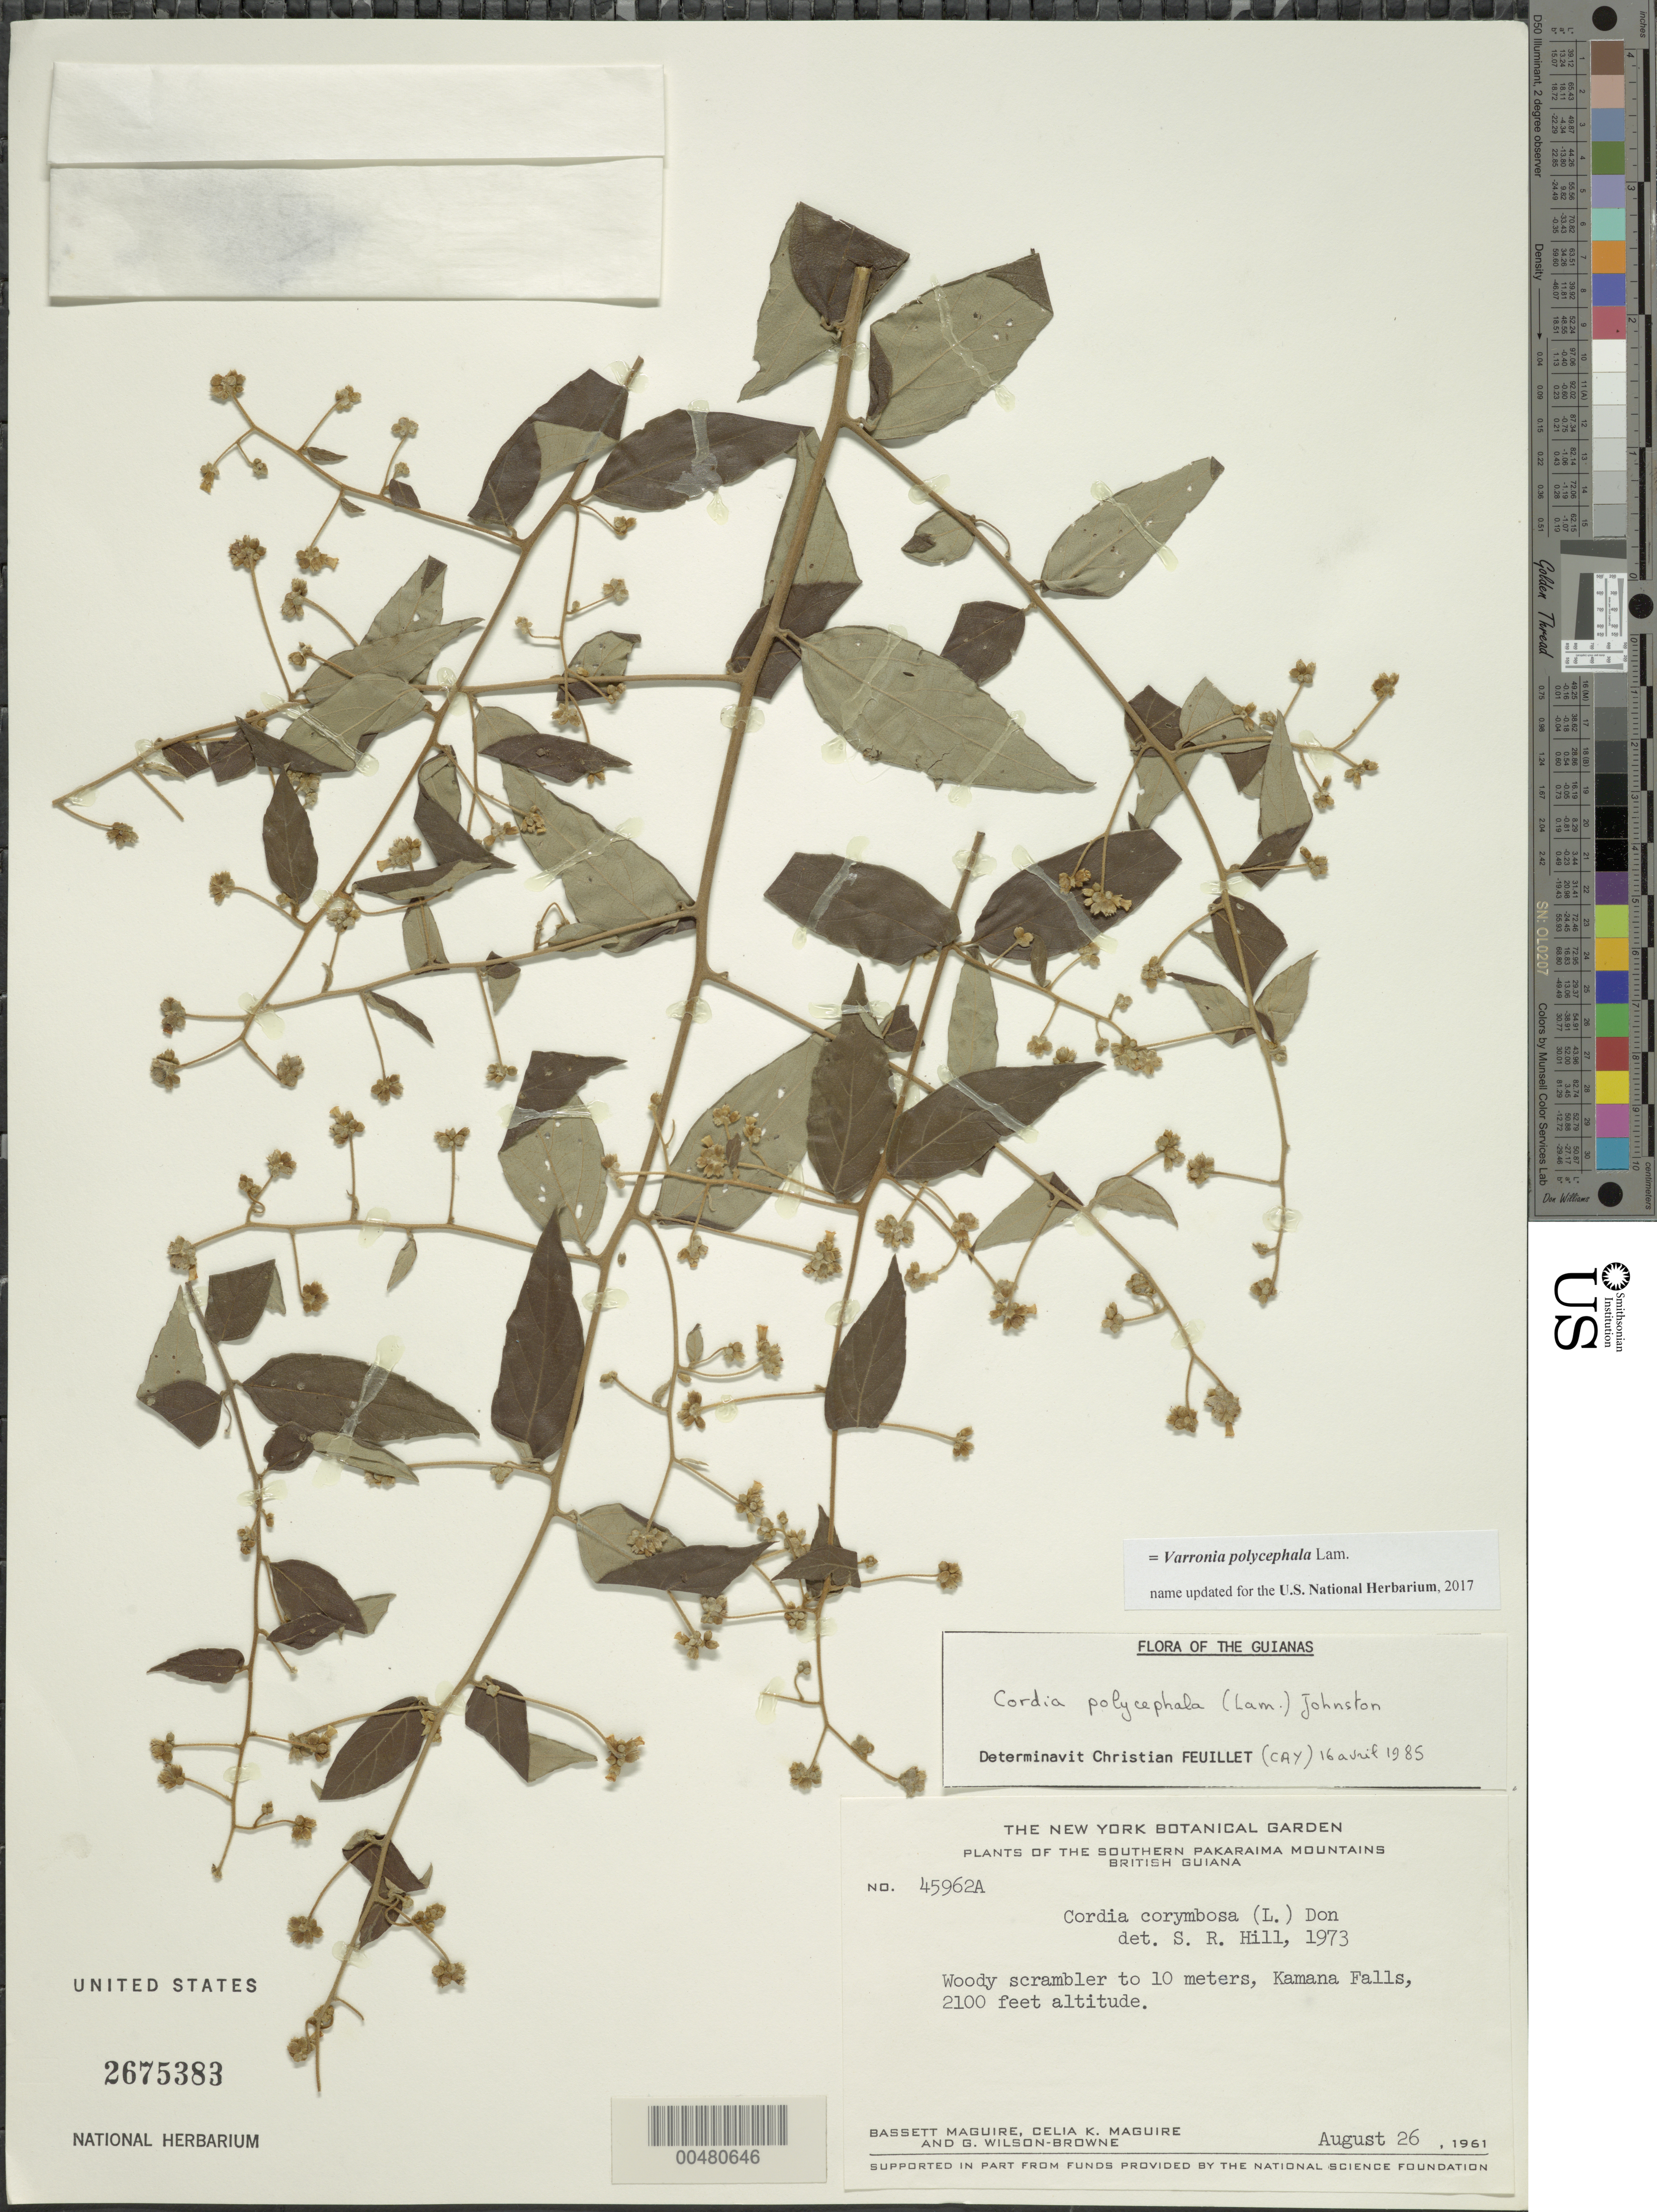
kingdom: Plantae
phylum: Tracheophyta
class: Magnoliopsida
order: Boraginales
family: Cordiaceae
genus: Varronia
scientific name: Varronia polycephala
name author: Lam.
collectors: B. Maguire, C. K. Maguire & G. Wilson-Browne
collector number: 45962A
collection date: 1961-08-26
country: Guyana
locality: Southern Pakaraima Mountains, British Guiana, Kamana Falls.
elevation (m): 640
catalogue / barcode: US 2675383